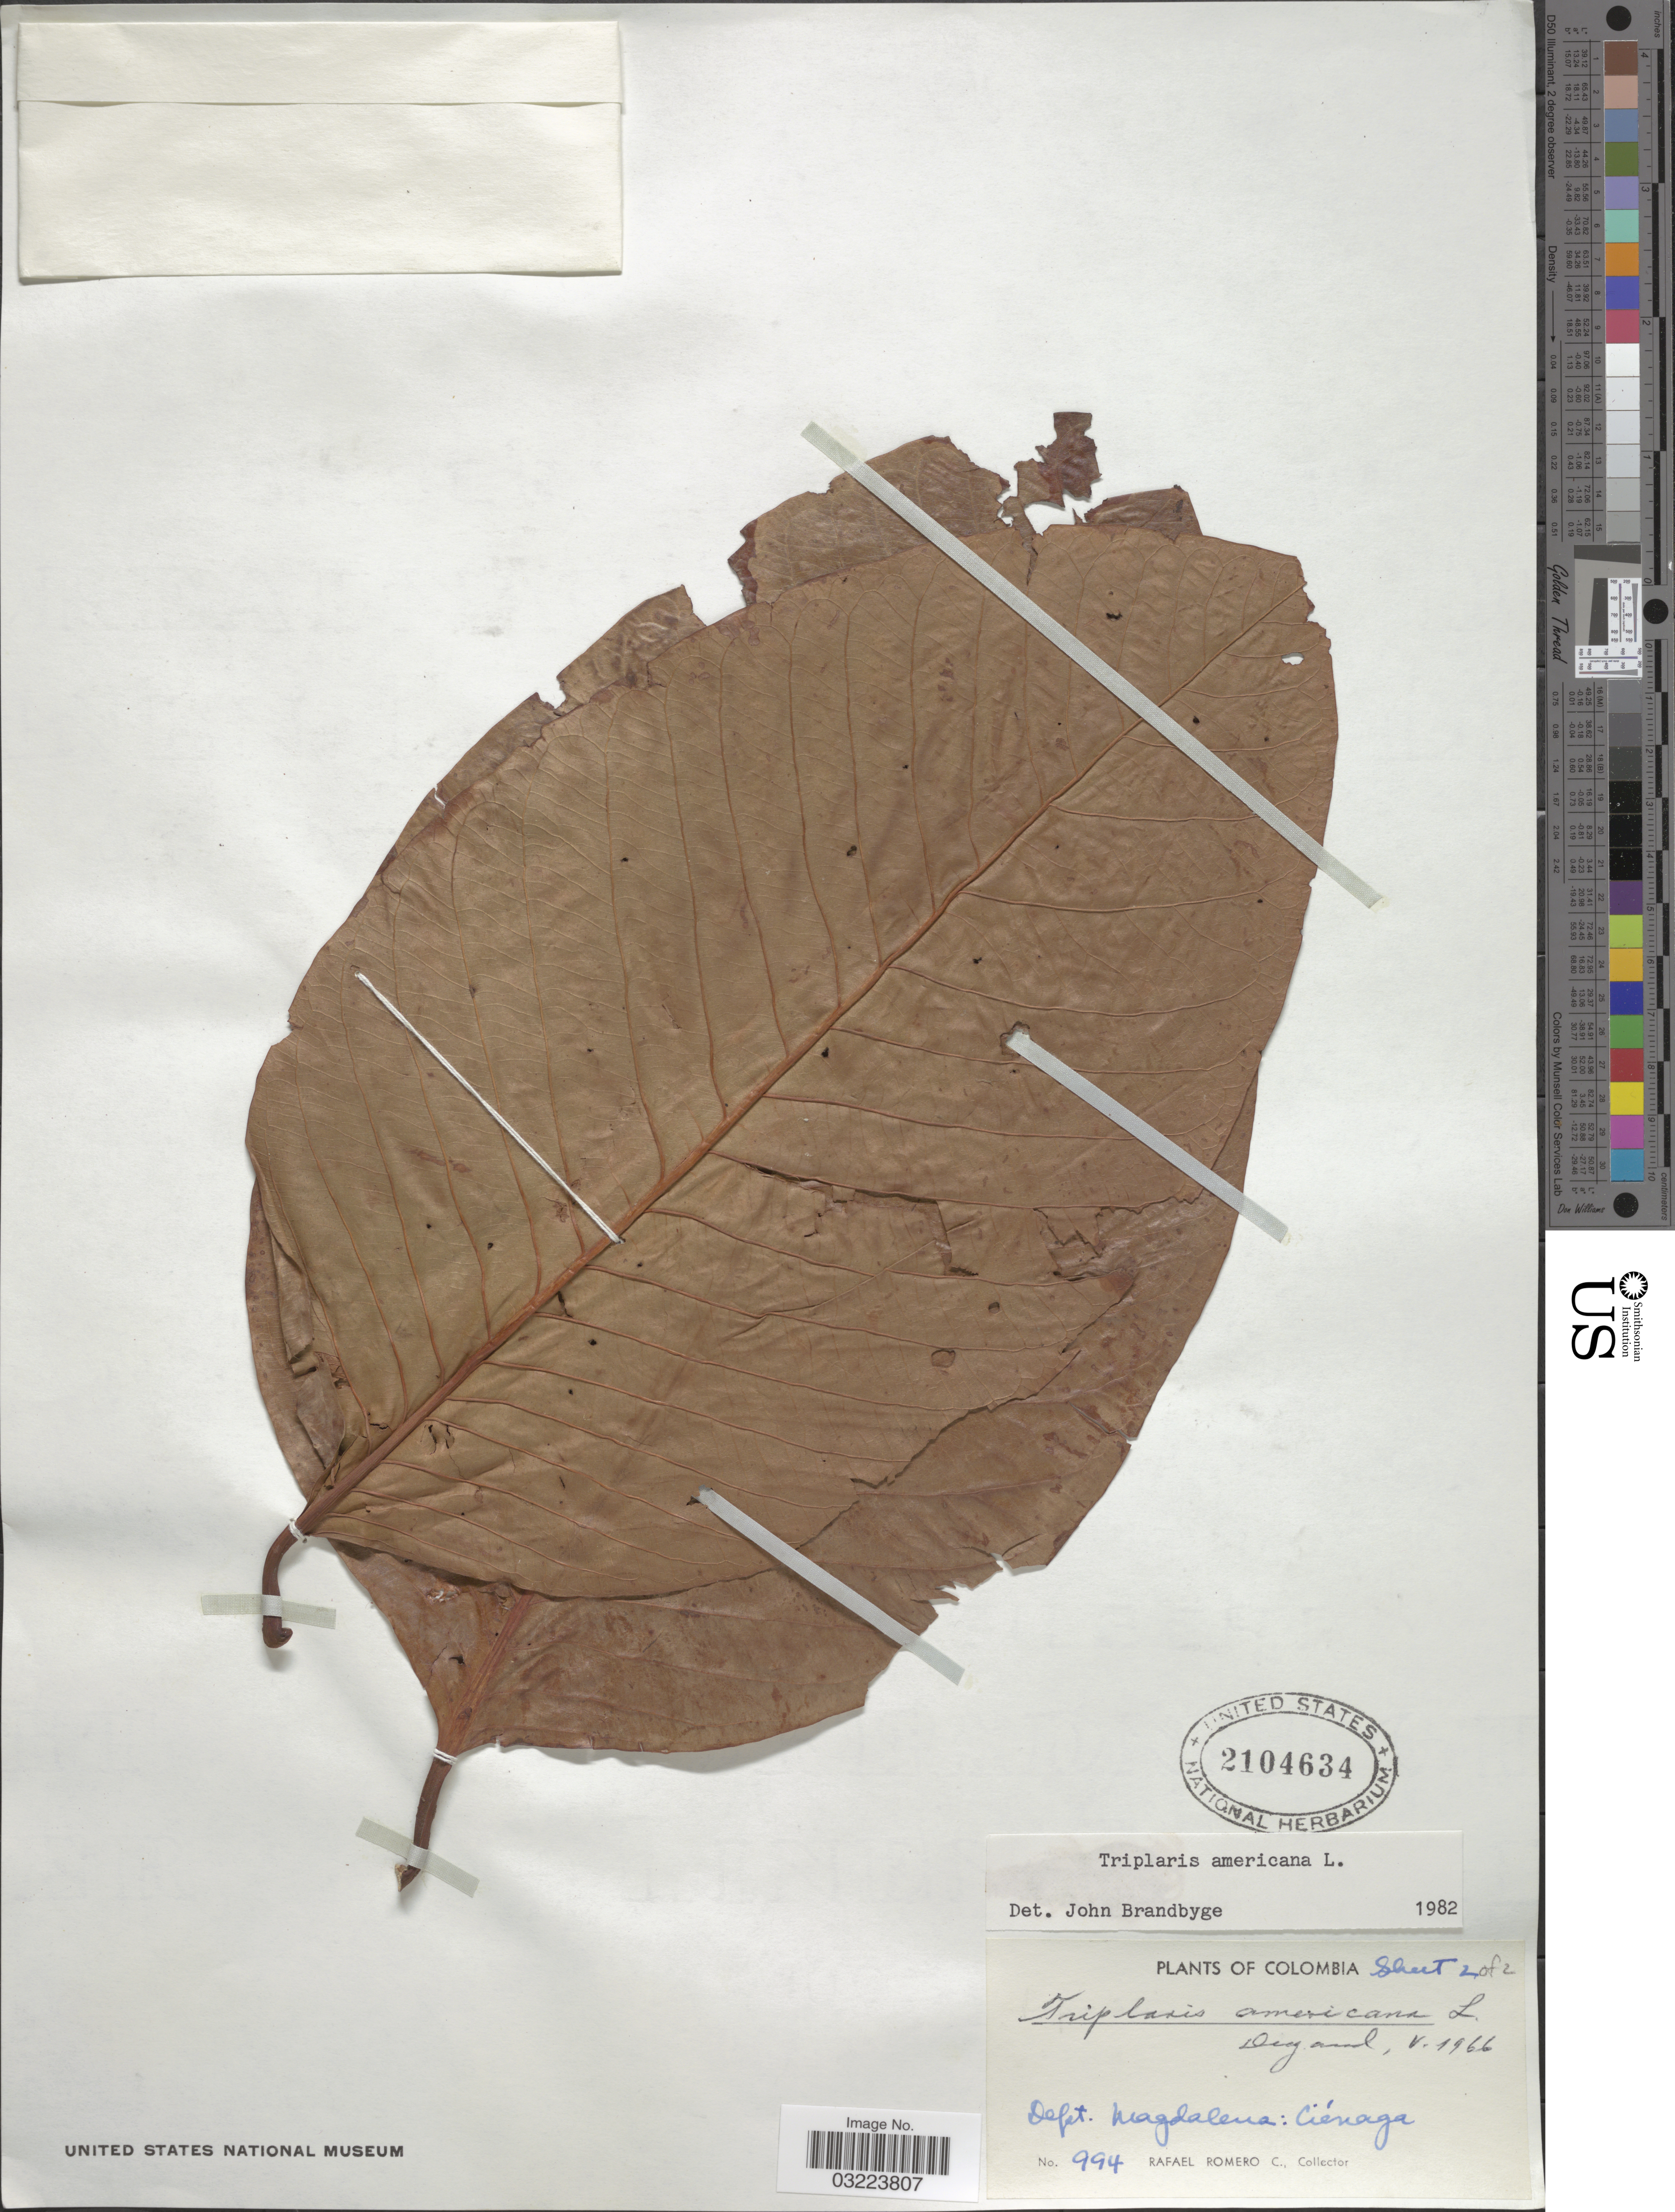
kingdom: Plantae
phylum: Tracheophyta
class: Magnoliopsida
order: Caryophyllales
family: Polygonaceae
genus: Triplaris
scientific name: Triplaris americana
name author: L.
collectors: R. Romero Castañeda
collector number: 994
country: Colombia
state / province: Magdalena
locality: Dept. Magdalena: Ciénaga.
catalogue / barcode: US 2104634